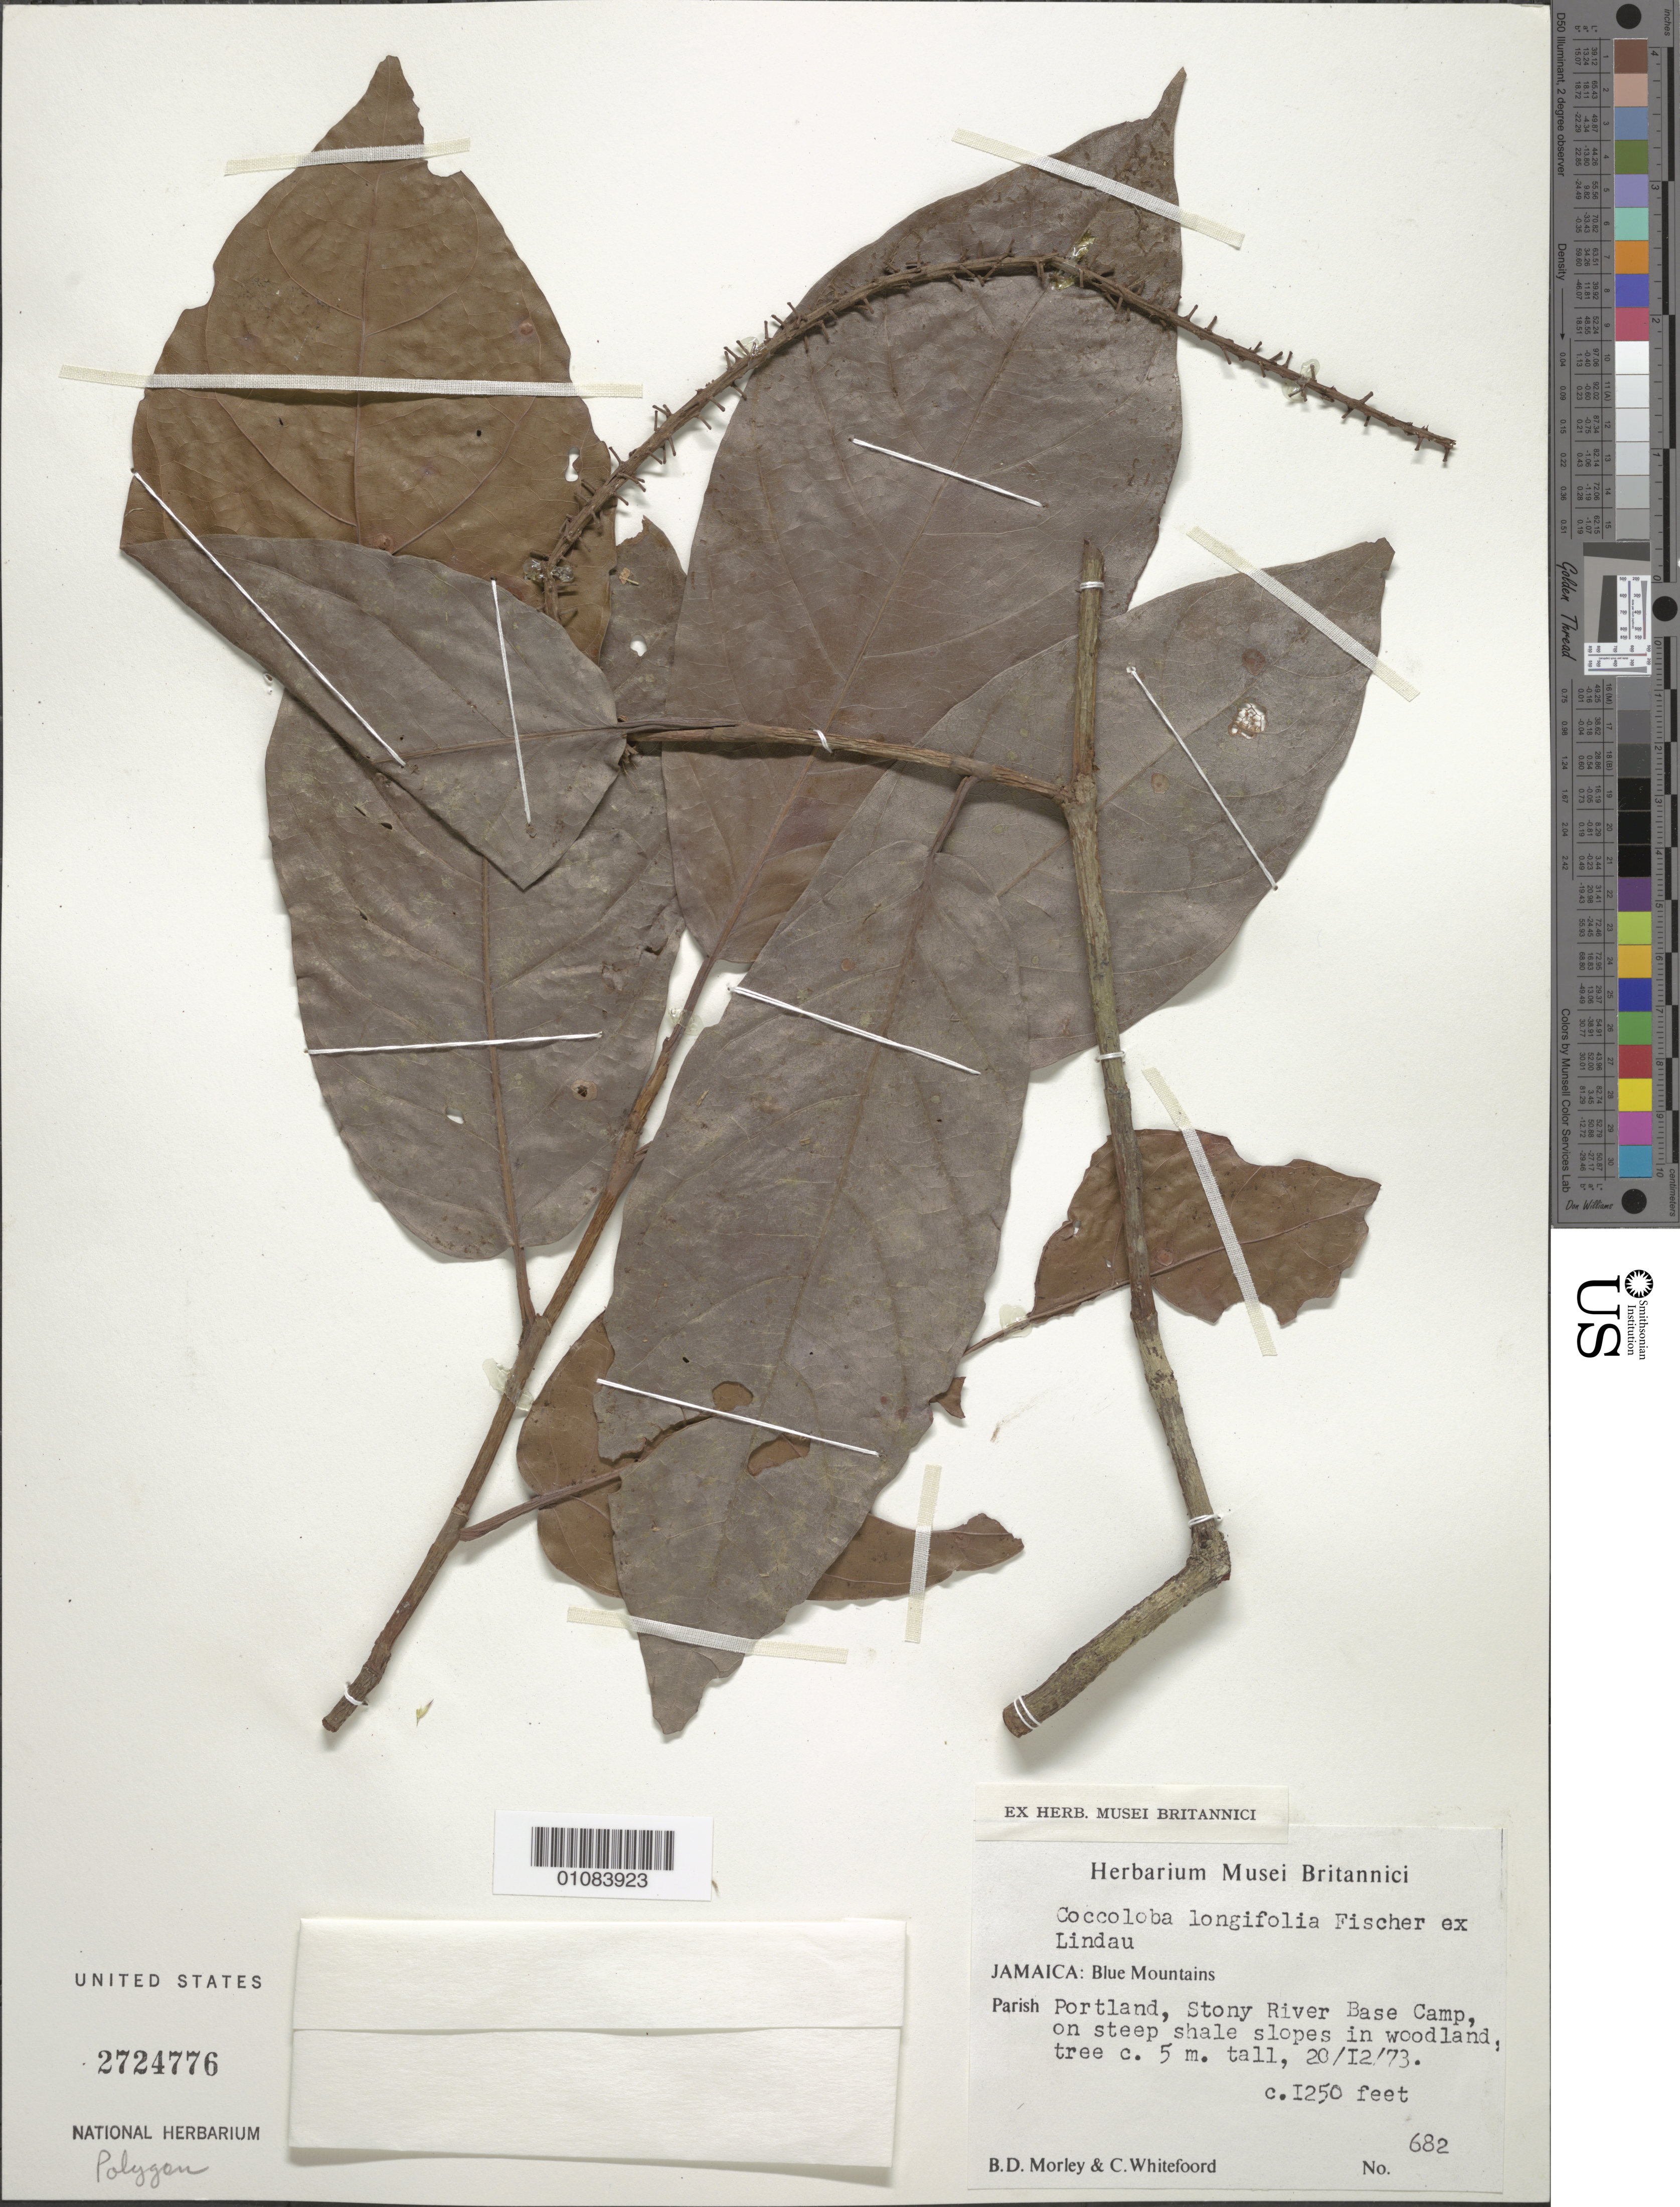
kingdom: Plantae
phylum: Tracheophyta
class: Magnoliopsida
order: Caryophyllales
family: Polygonaceae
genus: Coccoloba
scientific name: Coccoloba longifolia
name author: Fisch. ex Lindau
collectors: B. D. Morley & C. Whitefoord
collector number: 682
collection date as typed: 20 Dec 1973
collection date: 1973-12-20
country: Jamaica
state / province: Portland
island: Jamaica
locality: Blue Mountains, Portland, Stony River Base Camp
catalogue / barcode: US 2724776